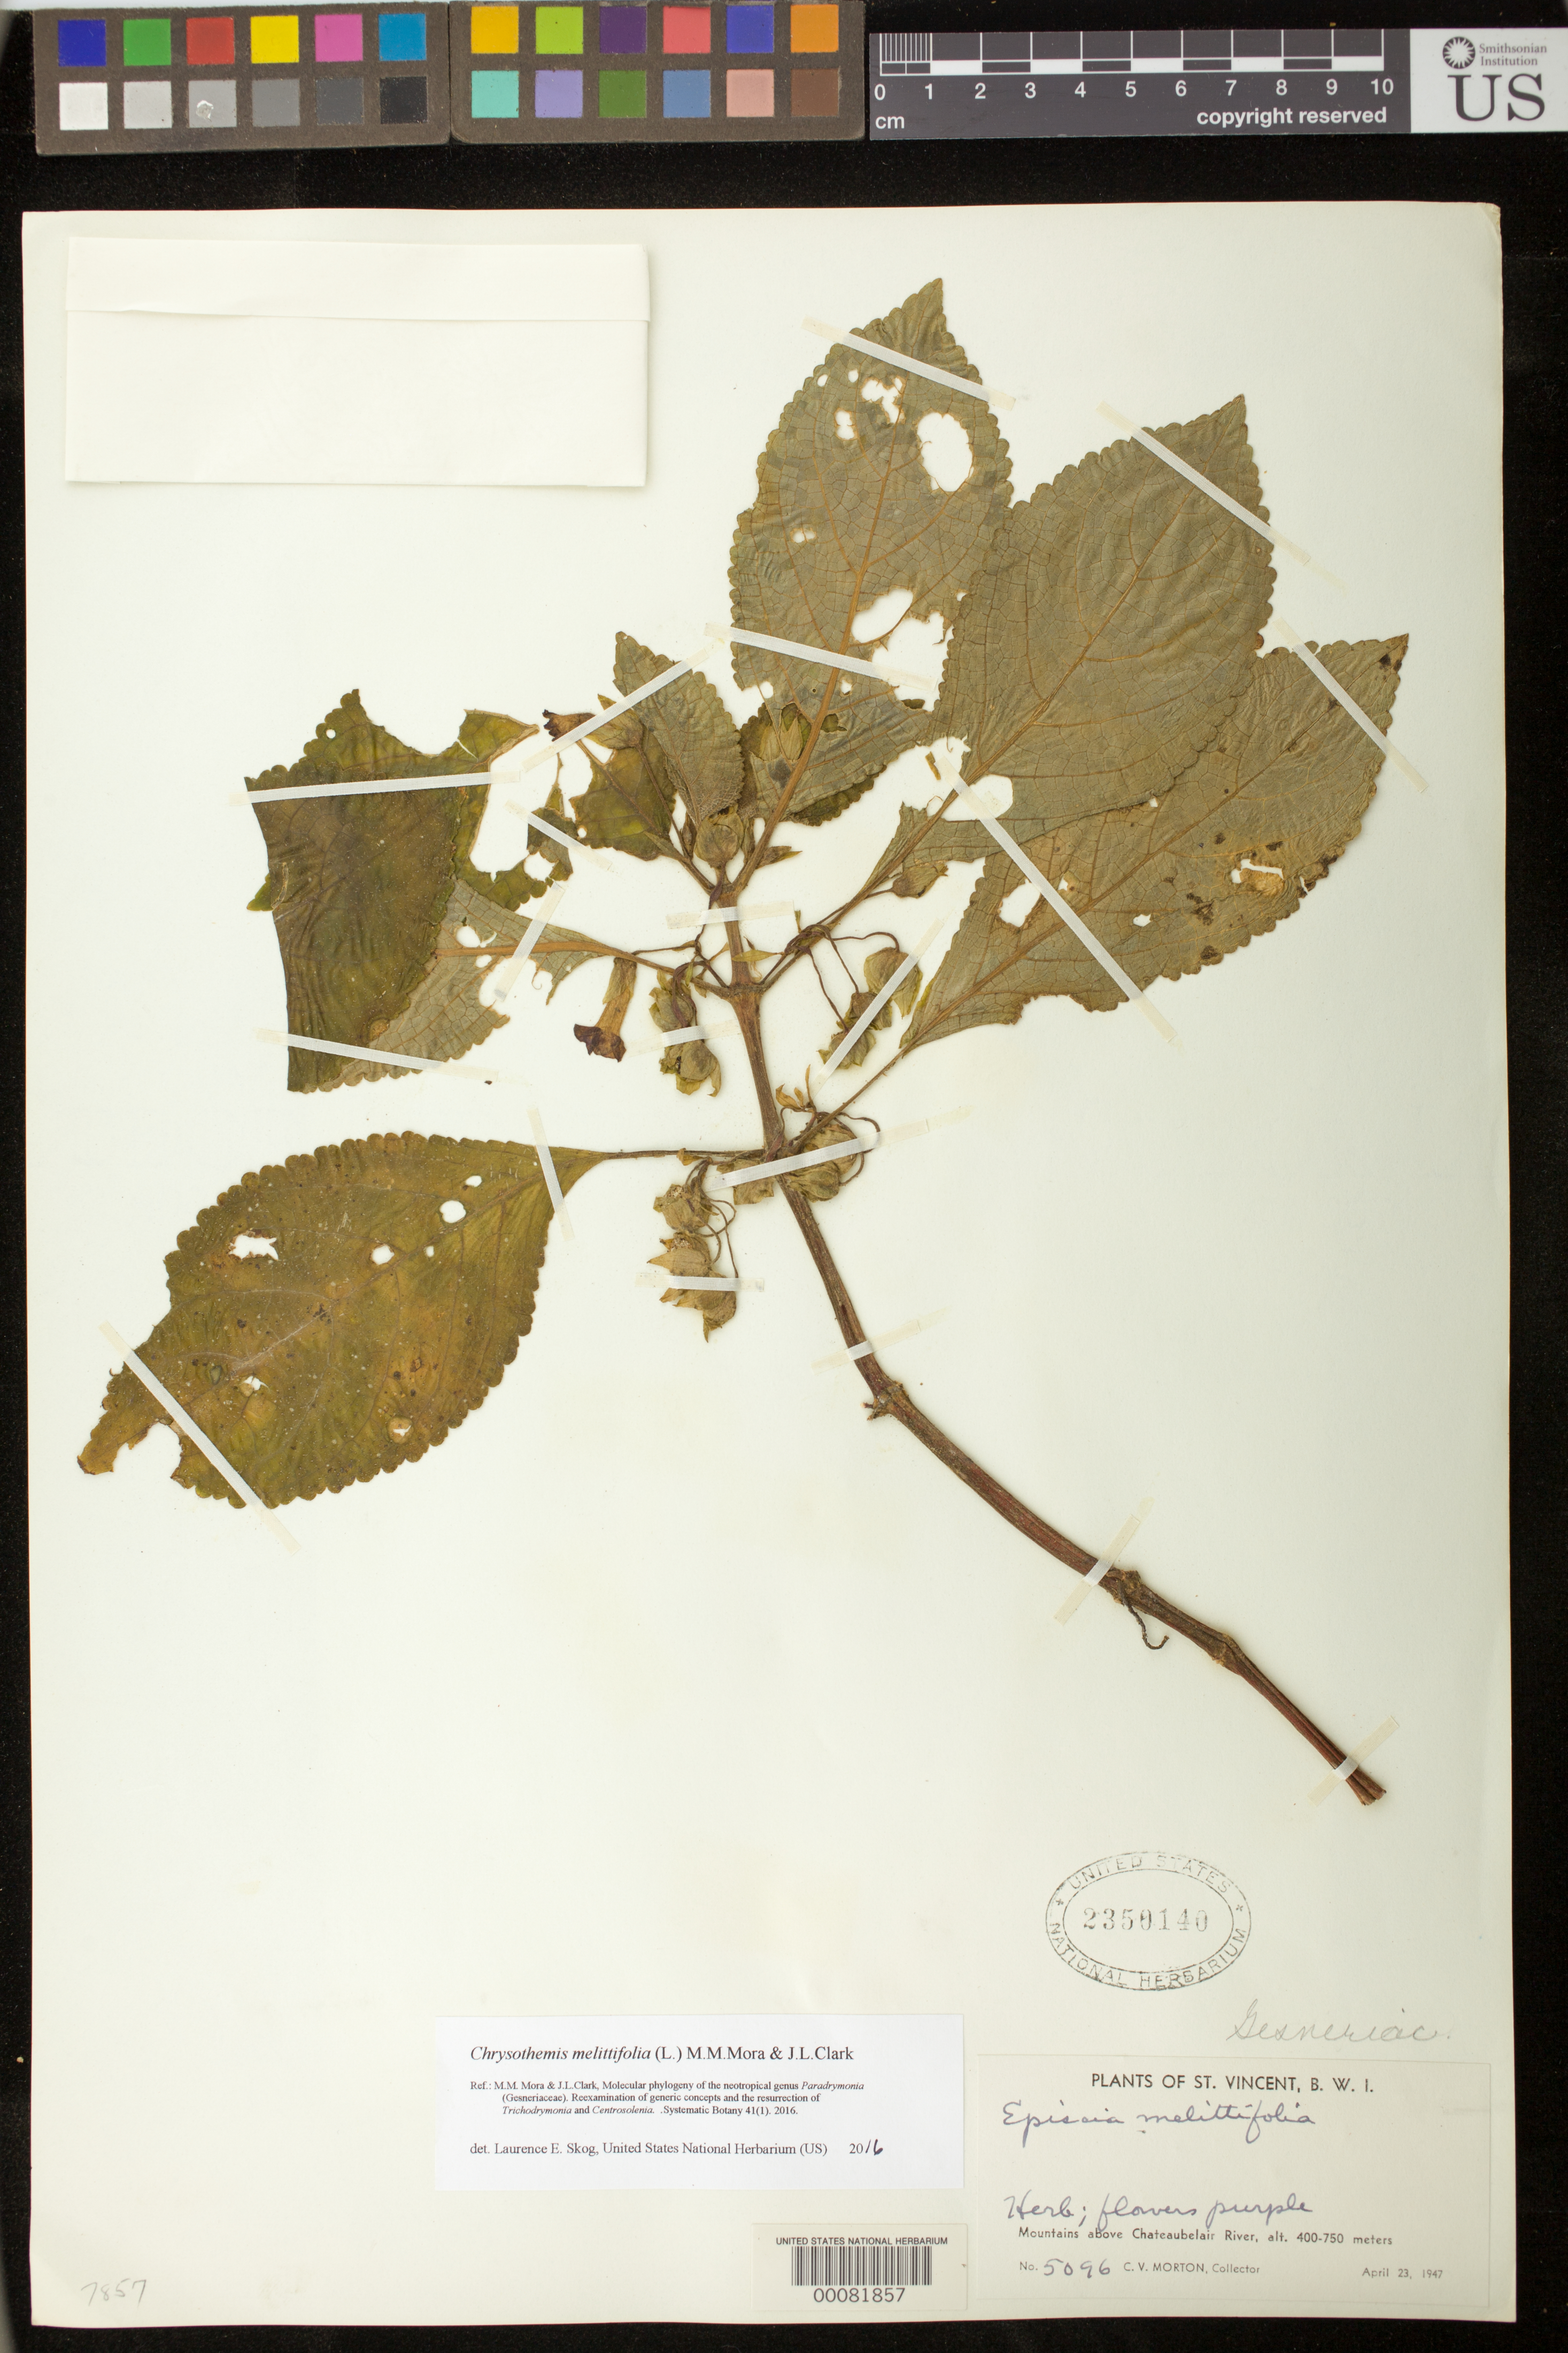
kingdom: Plantae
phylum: Tracheophyta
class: Magnoliopsida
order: Lamiales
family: Gesneriaceae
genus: Chrysothemis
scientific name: Chrysothemis melittifolia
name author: (L.) M.M. Mora & J.L. Clark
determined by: Skog, Laurence E.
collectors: C. V. Morton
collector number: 5096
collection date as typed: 23 Apr 1947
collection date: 1947-04-23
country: St. Vincent - Grenadines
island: St. Vincent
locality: Mountains above Chateaubelair River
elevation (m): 400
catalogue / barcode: US 2350140